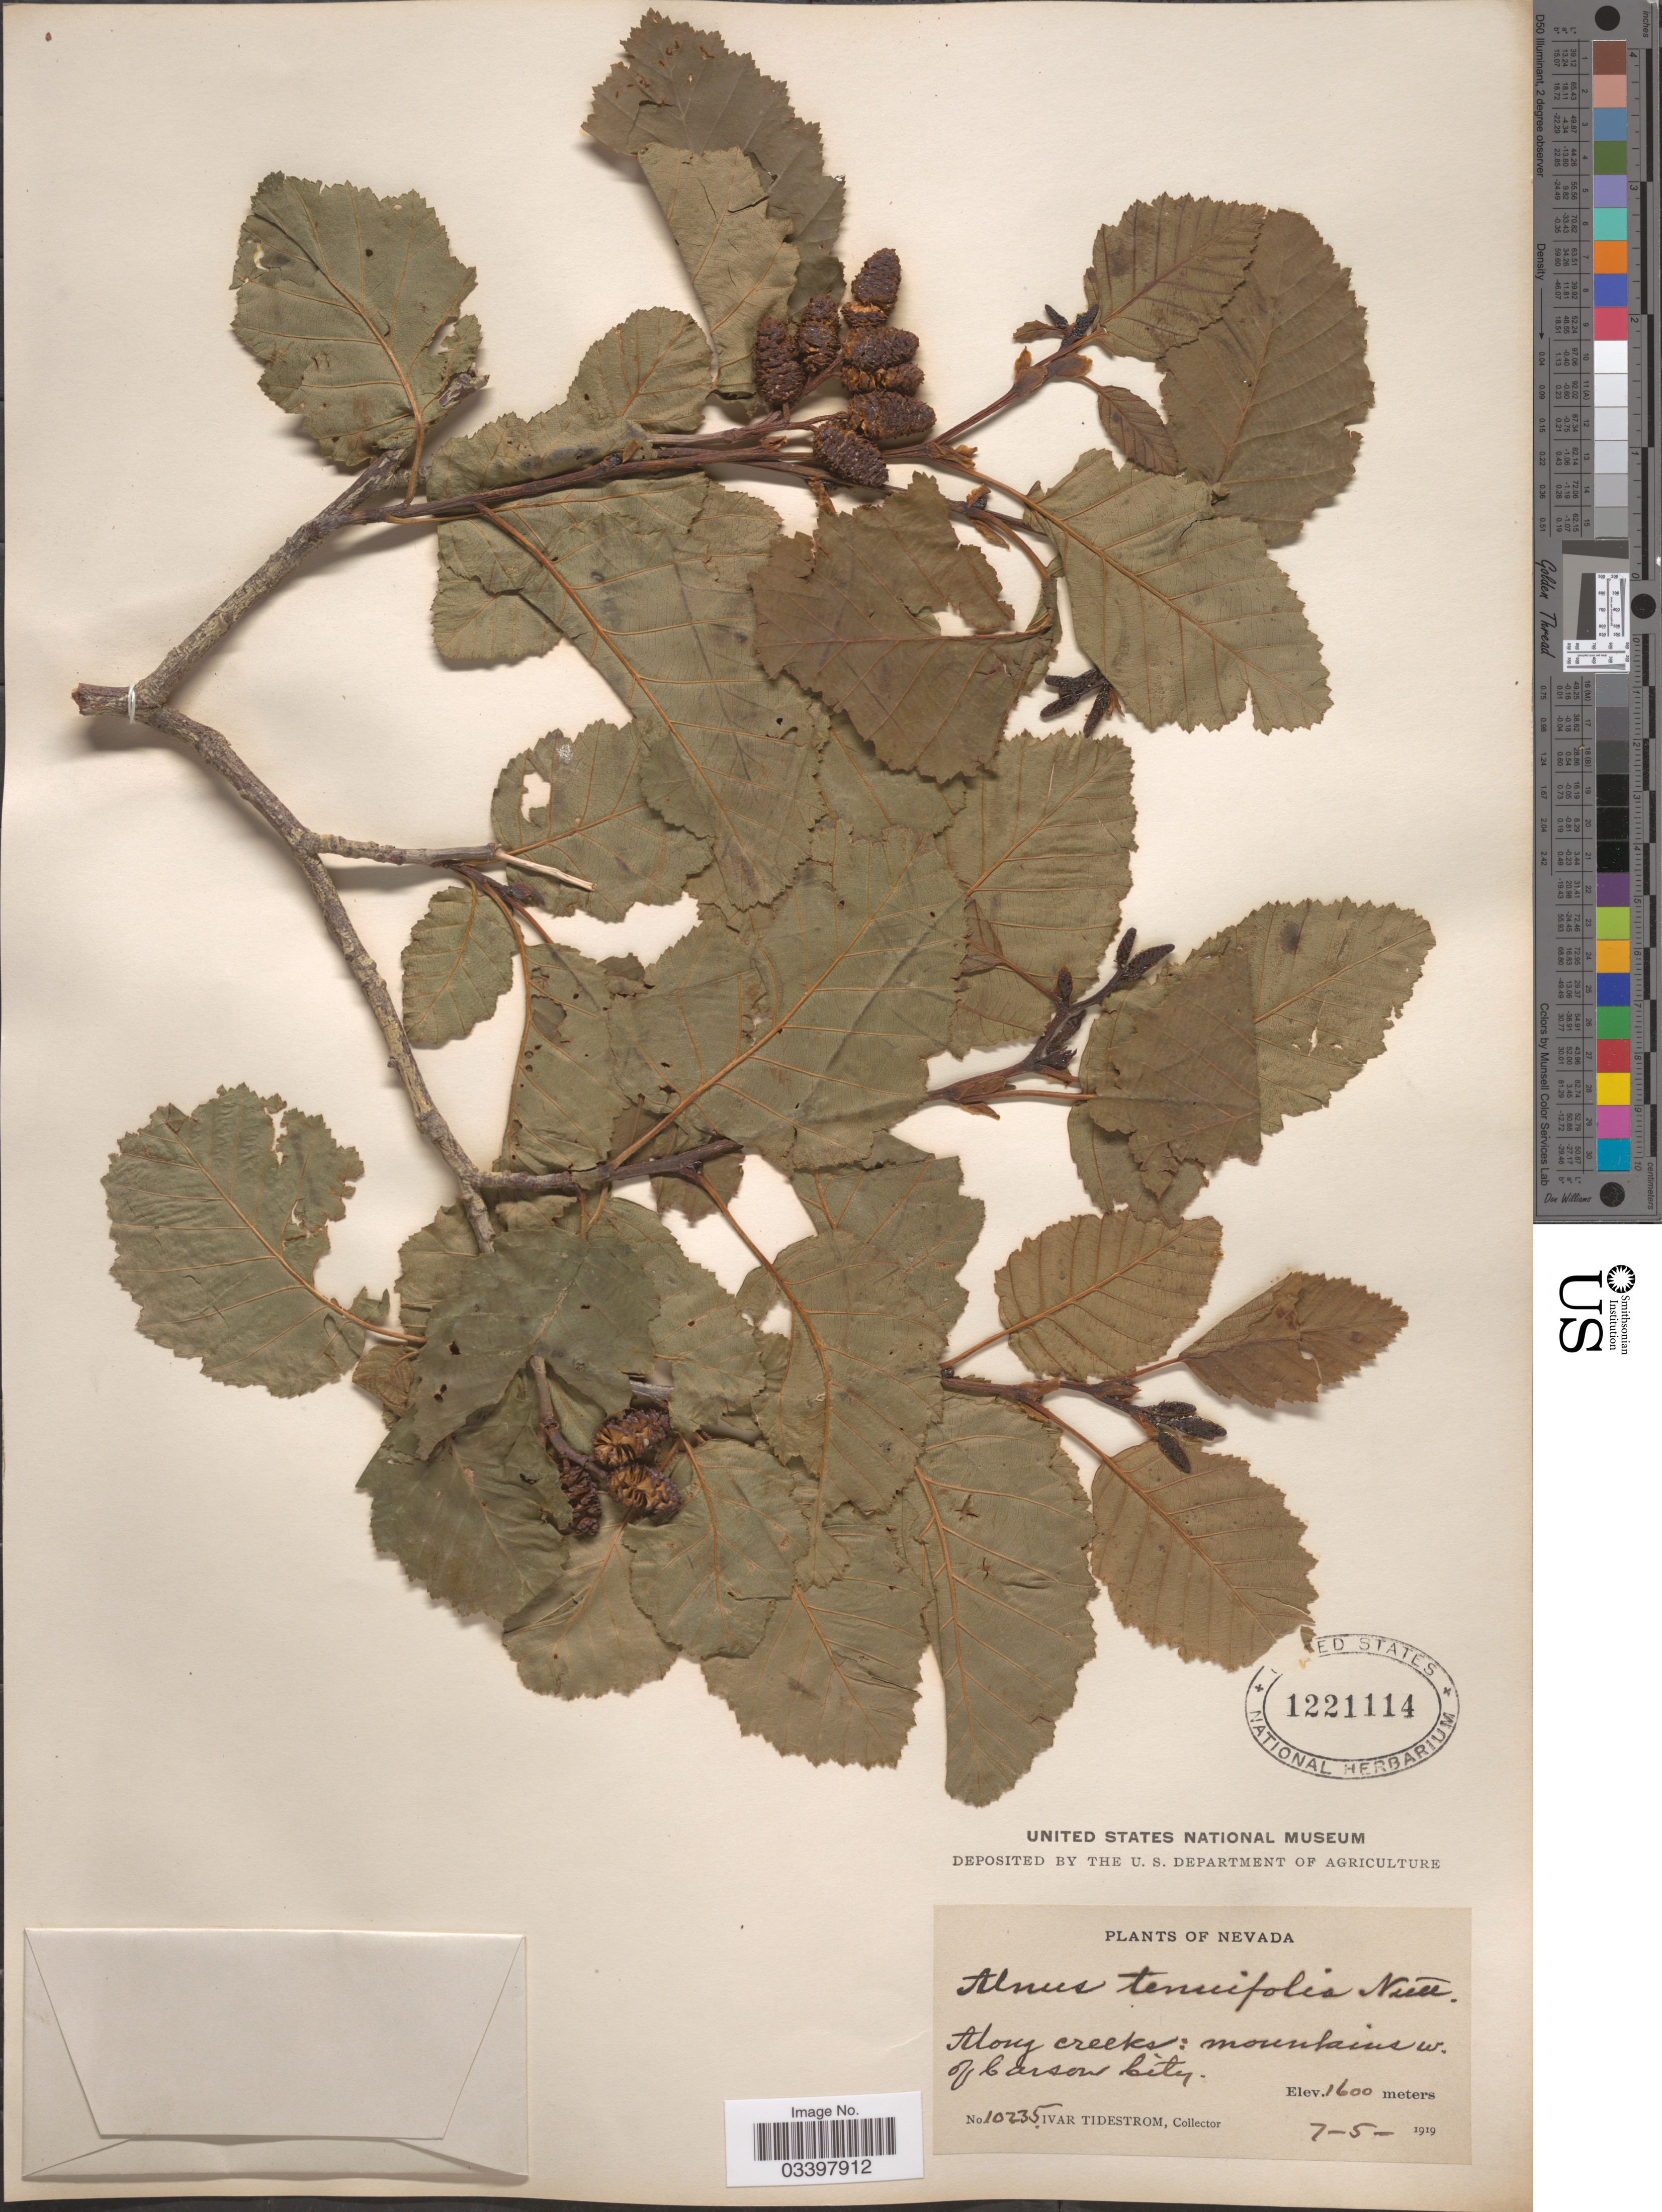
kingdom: Plantae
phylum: Tracheophyta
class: Magnoliopsida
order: Fagales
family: Betulaceae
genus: Alnus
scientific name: Alnus tenuifolia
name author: Nutt.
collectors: I. F. Tidestrom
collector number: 10235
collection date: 1919-07-05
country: United States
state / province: Nevada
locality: Along creeks: mountains w. of Carson City.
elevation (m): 1600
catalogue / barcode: US 1221114